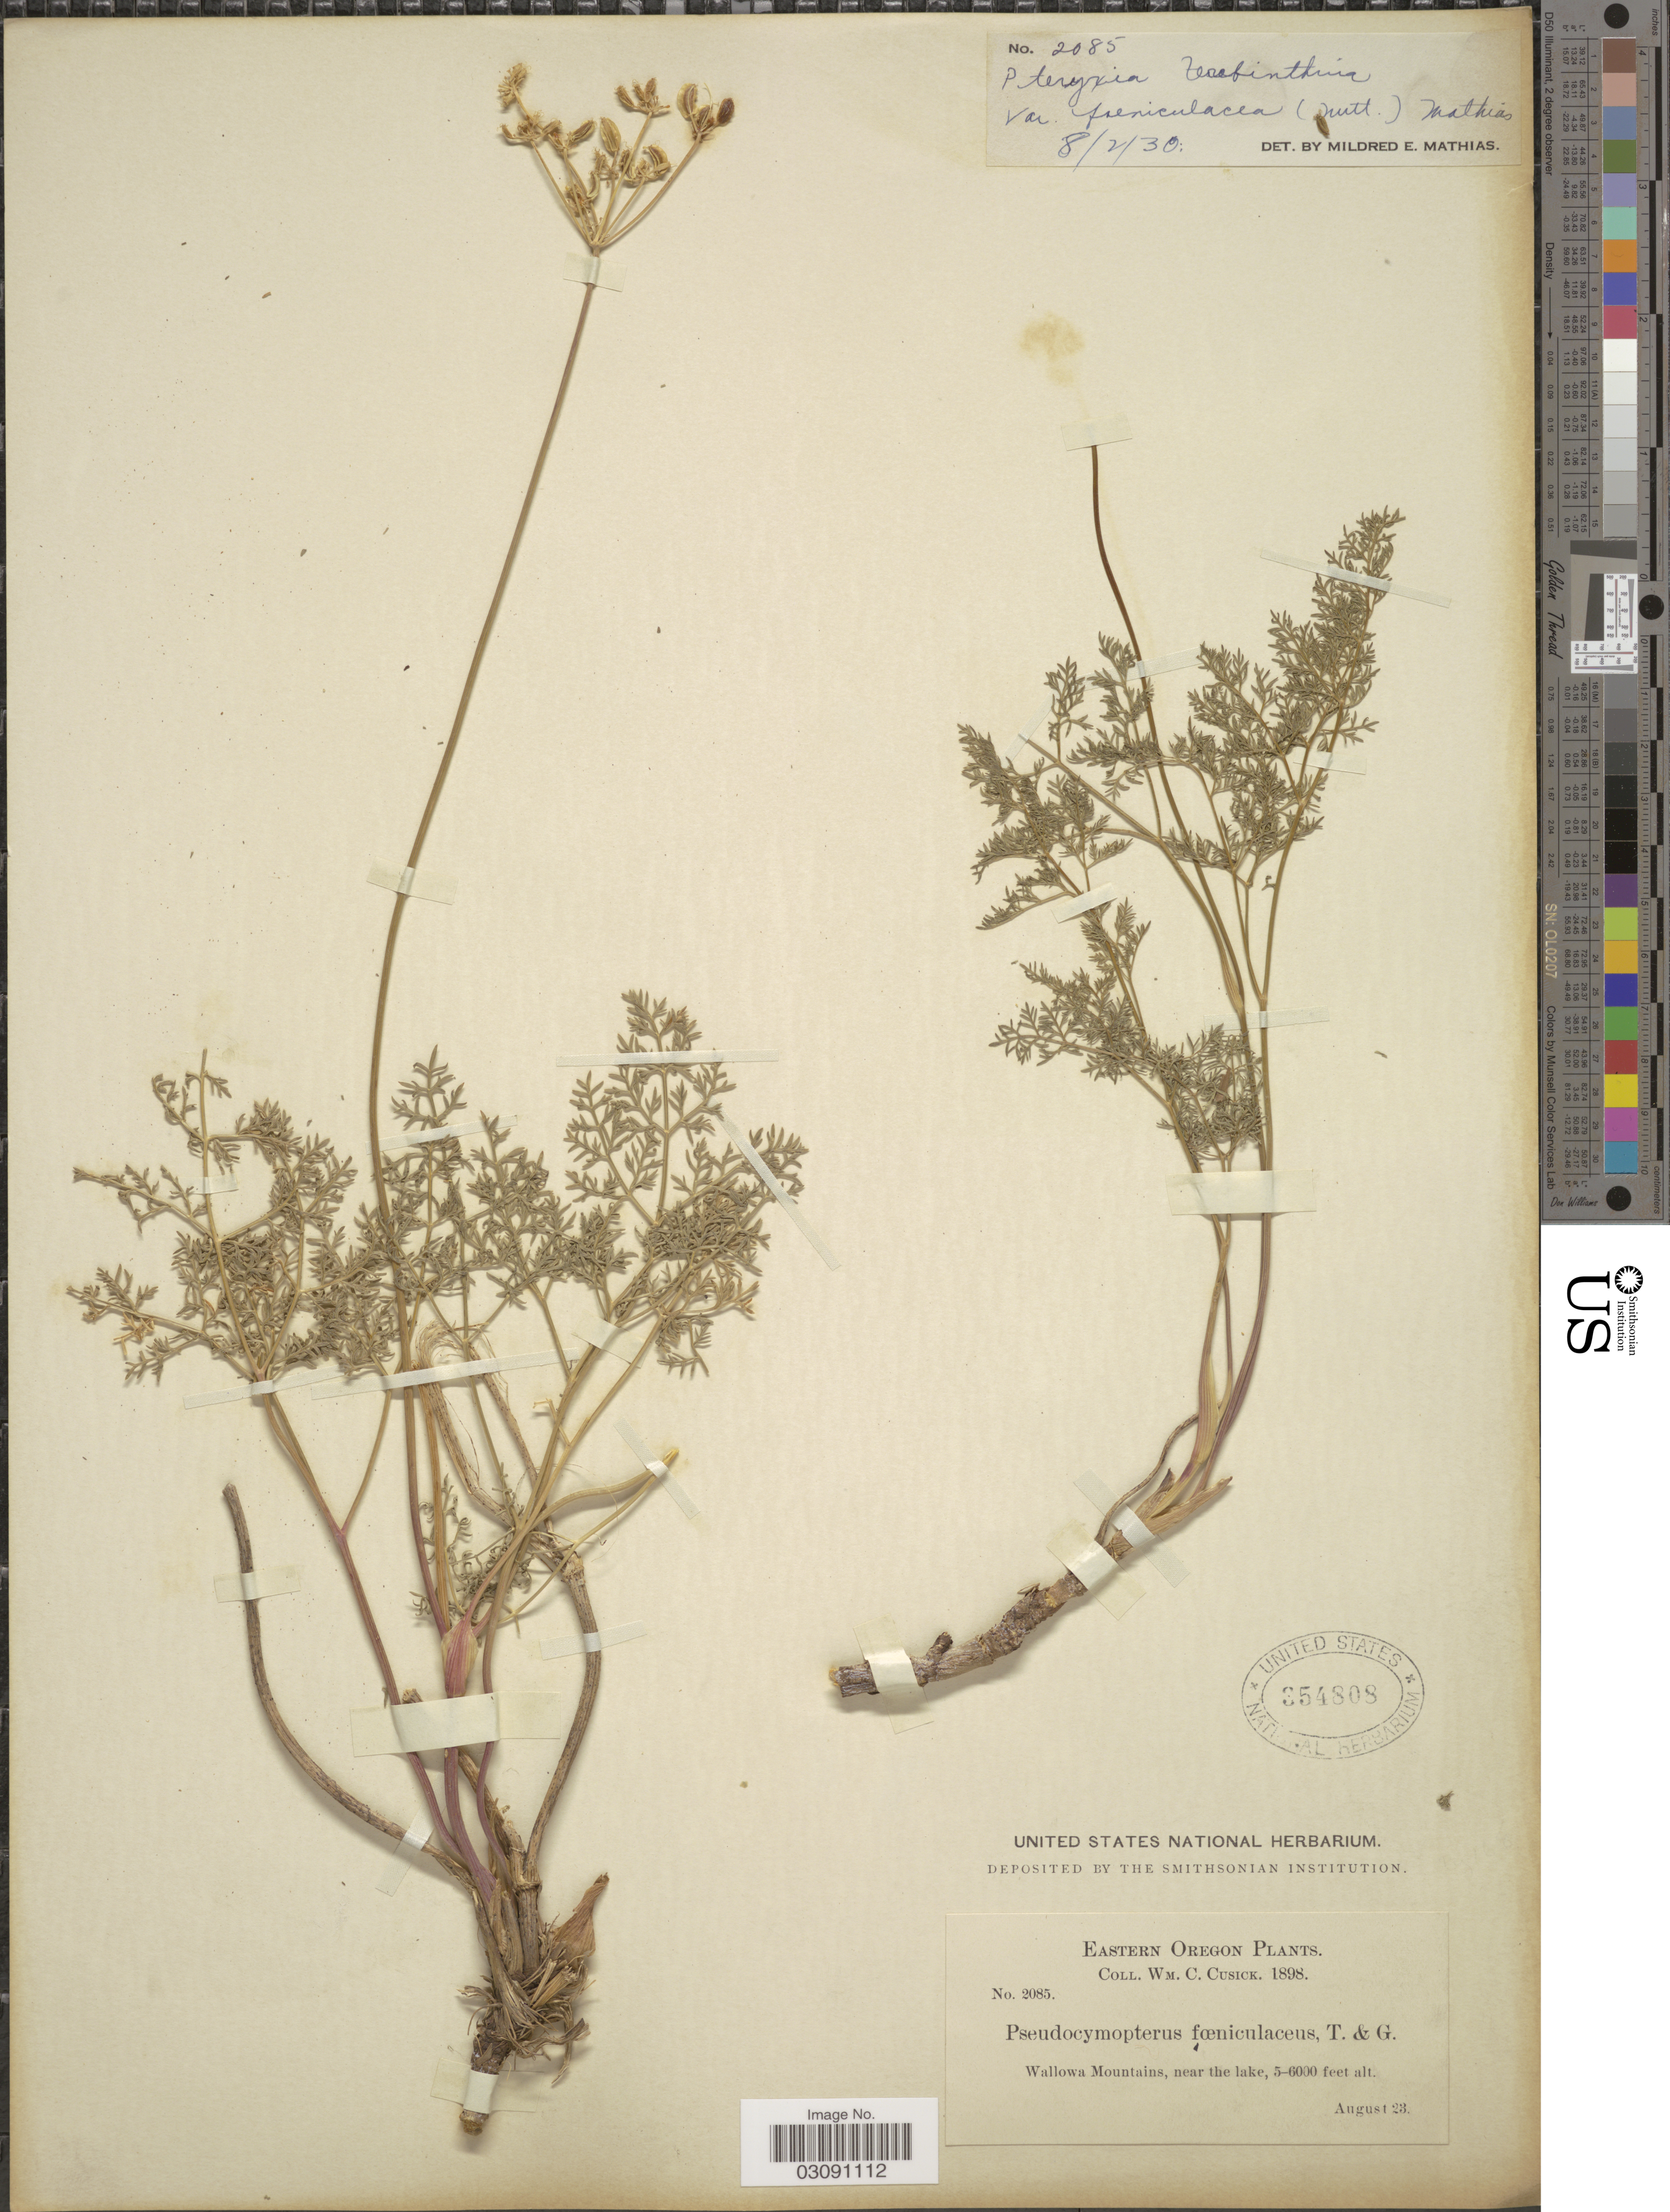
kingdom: Plantae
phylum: Tracheophyta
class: Magnoliopsida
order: Apiales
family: Apiaceae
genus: Pteryxia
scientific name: Pteryxia terebinthina var. foeniculacea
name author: (Torr. & A. Gray) Mathias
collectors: W. C. Cusick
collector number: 2085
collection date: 1898-08-23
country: United States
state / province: Oregon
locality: Eastern Oregon, Wallowa Mountains, near the lake.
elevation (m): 1524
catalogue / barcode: US 354808